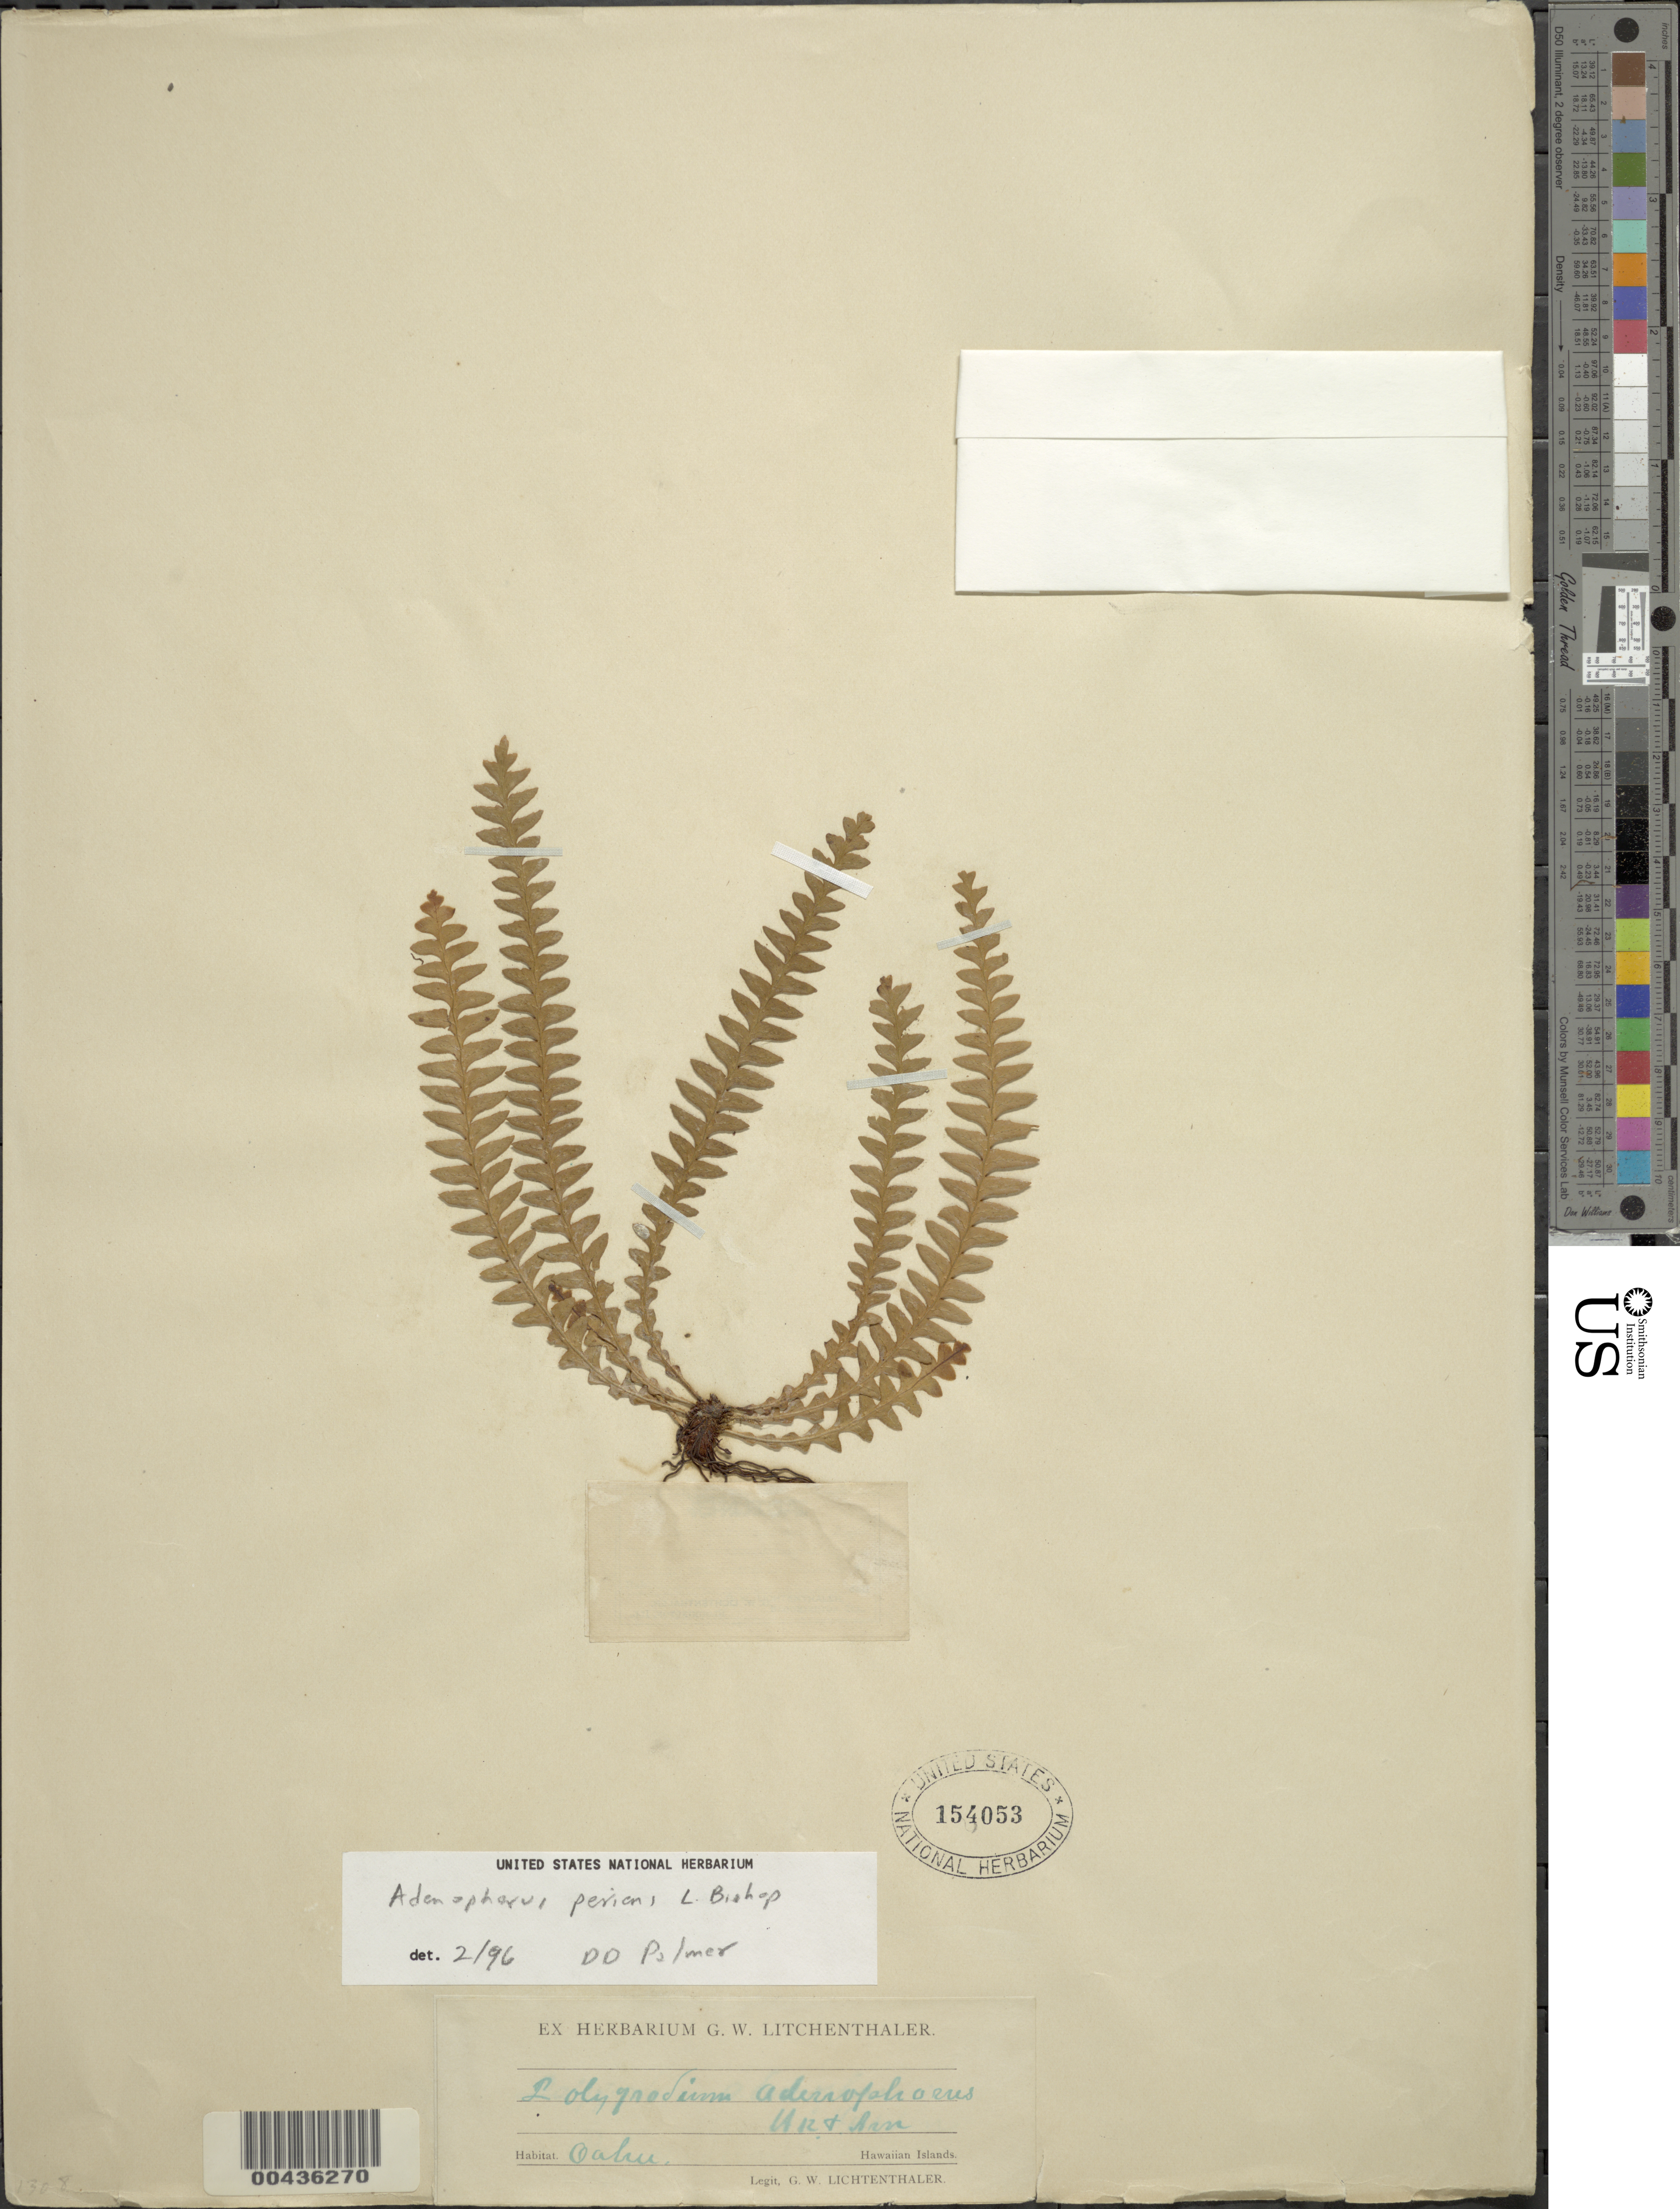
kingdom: Plantae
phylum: Tracheophyta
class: Polypodiopsida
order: Polypodiales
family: Polypodiaceae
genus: Adenophorus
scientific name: Adenophorus periens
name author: L.E. Bishop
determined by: Palmer, D. D.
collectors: G. Lichtenthaler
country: United States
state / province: Hawaii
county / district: Kauai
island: Kaua'i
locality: Hawaiian Islands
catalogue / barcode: US 154053